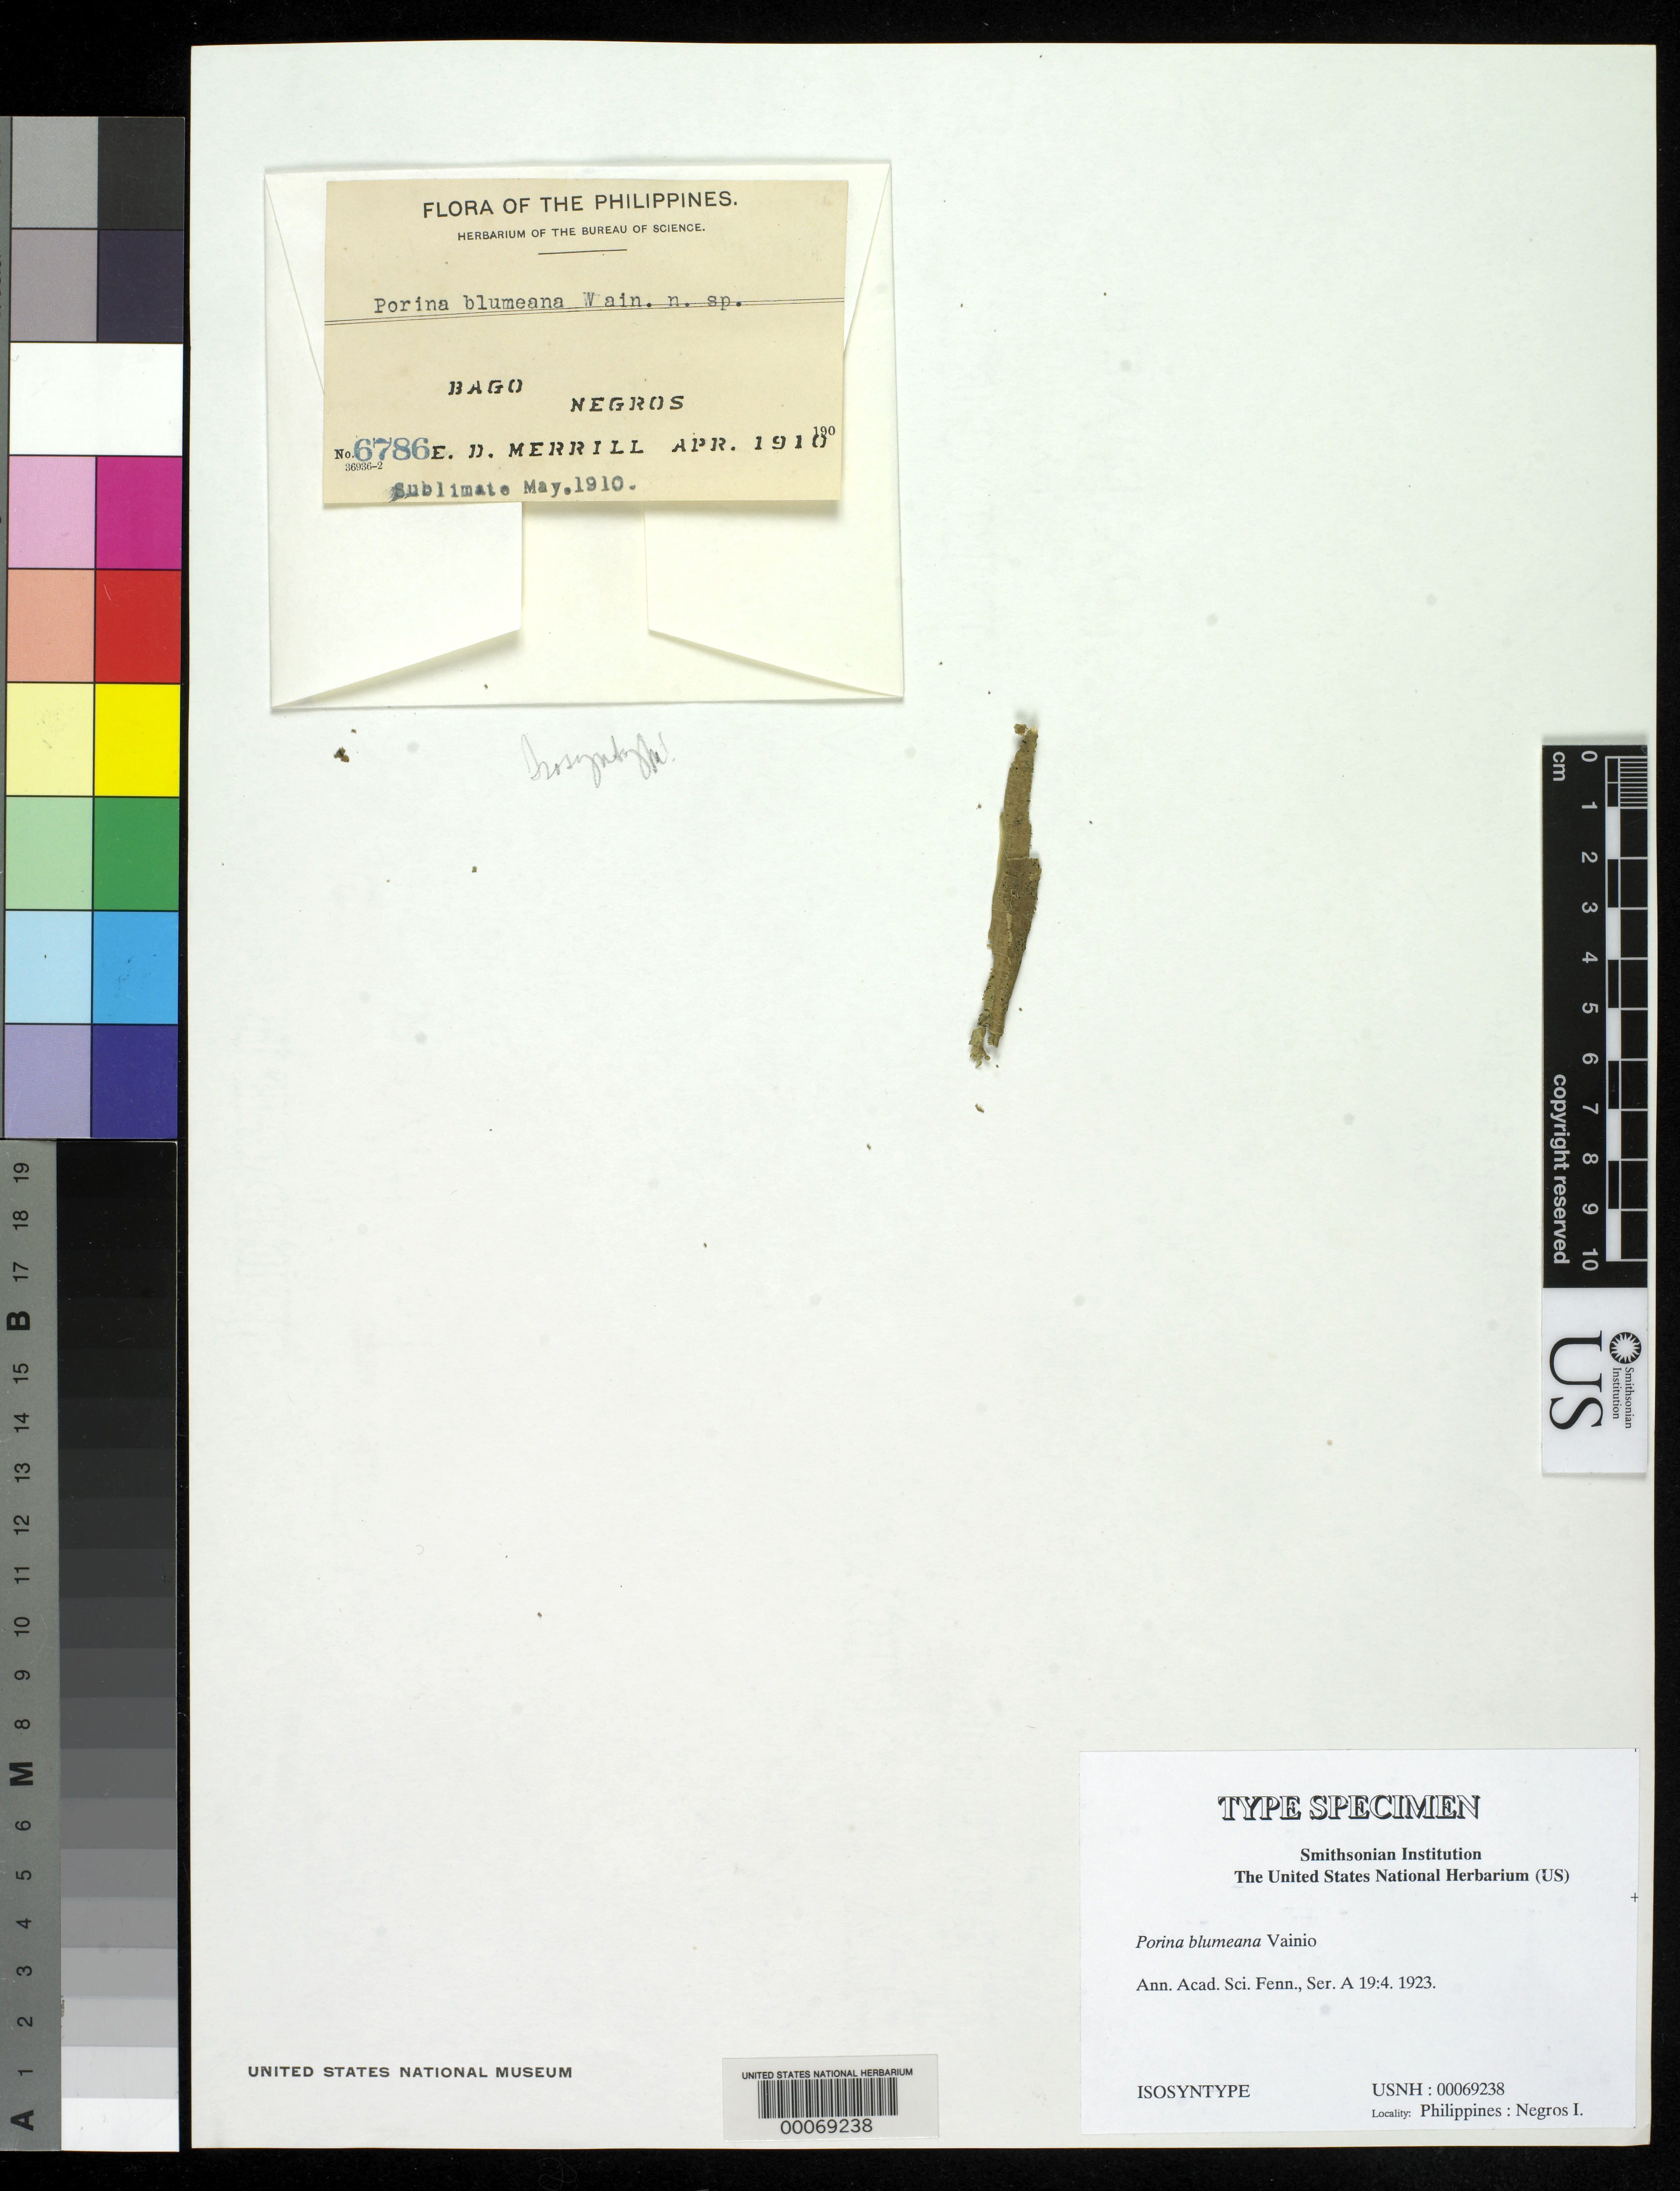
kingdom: Fungi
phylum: Ascomycota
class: Lecanoromycetes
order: Ostropales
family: Porinaceae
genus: Porina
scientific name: Porina blumeana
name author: Vain.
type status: Isosyntype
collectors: E. D. Merrill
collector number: Bur. Sci. 6786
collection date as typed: Apr 1910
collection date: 1910-04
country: Philippines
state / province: Western Visayas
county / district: Negros Occidental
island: Negros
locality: Bagio.